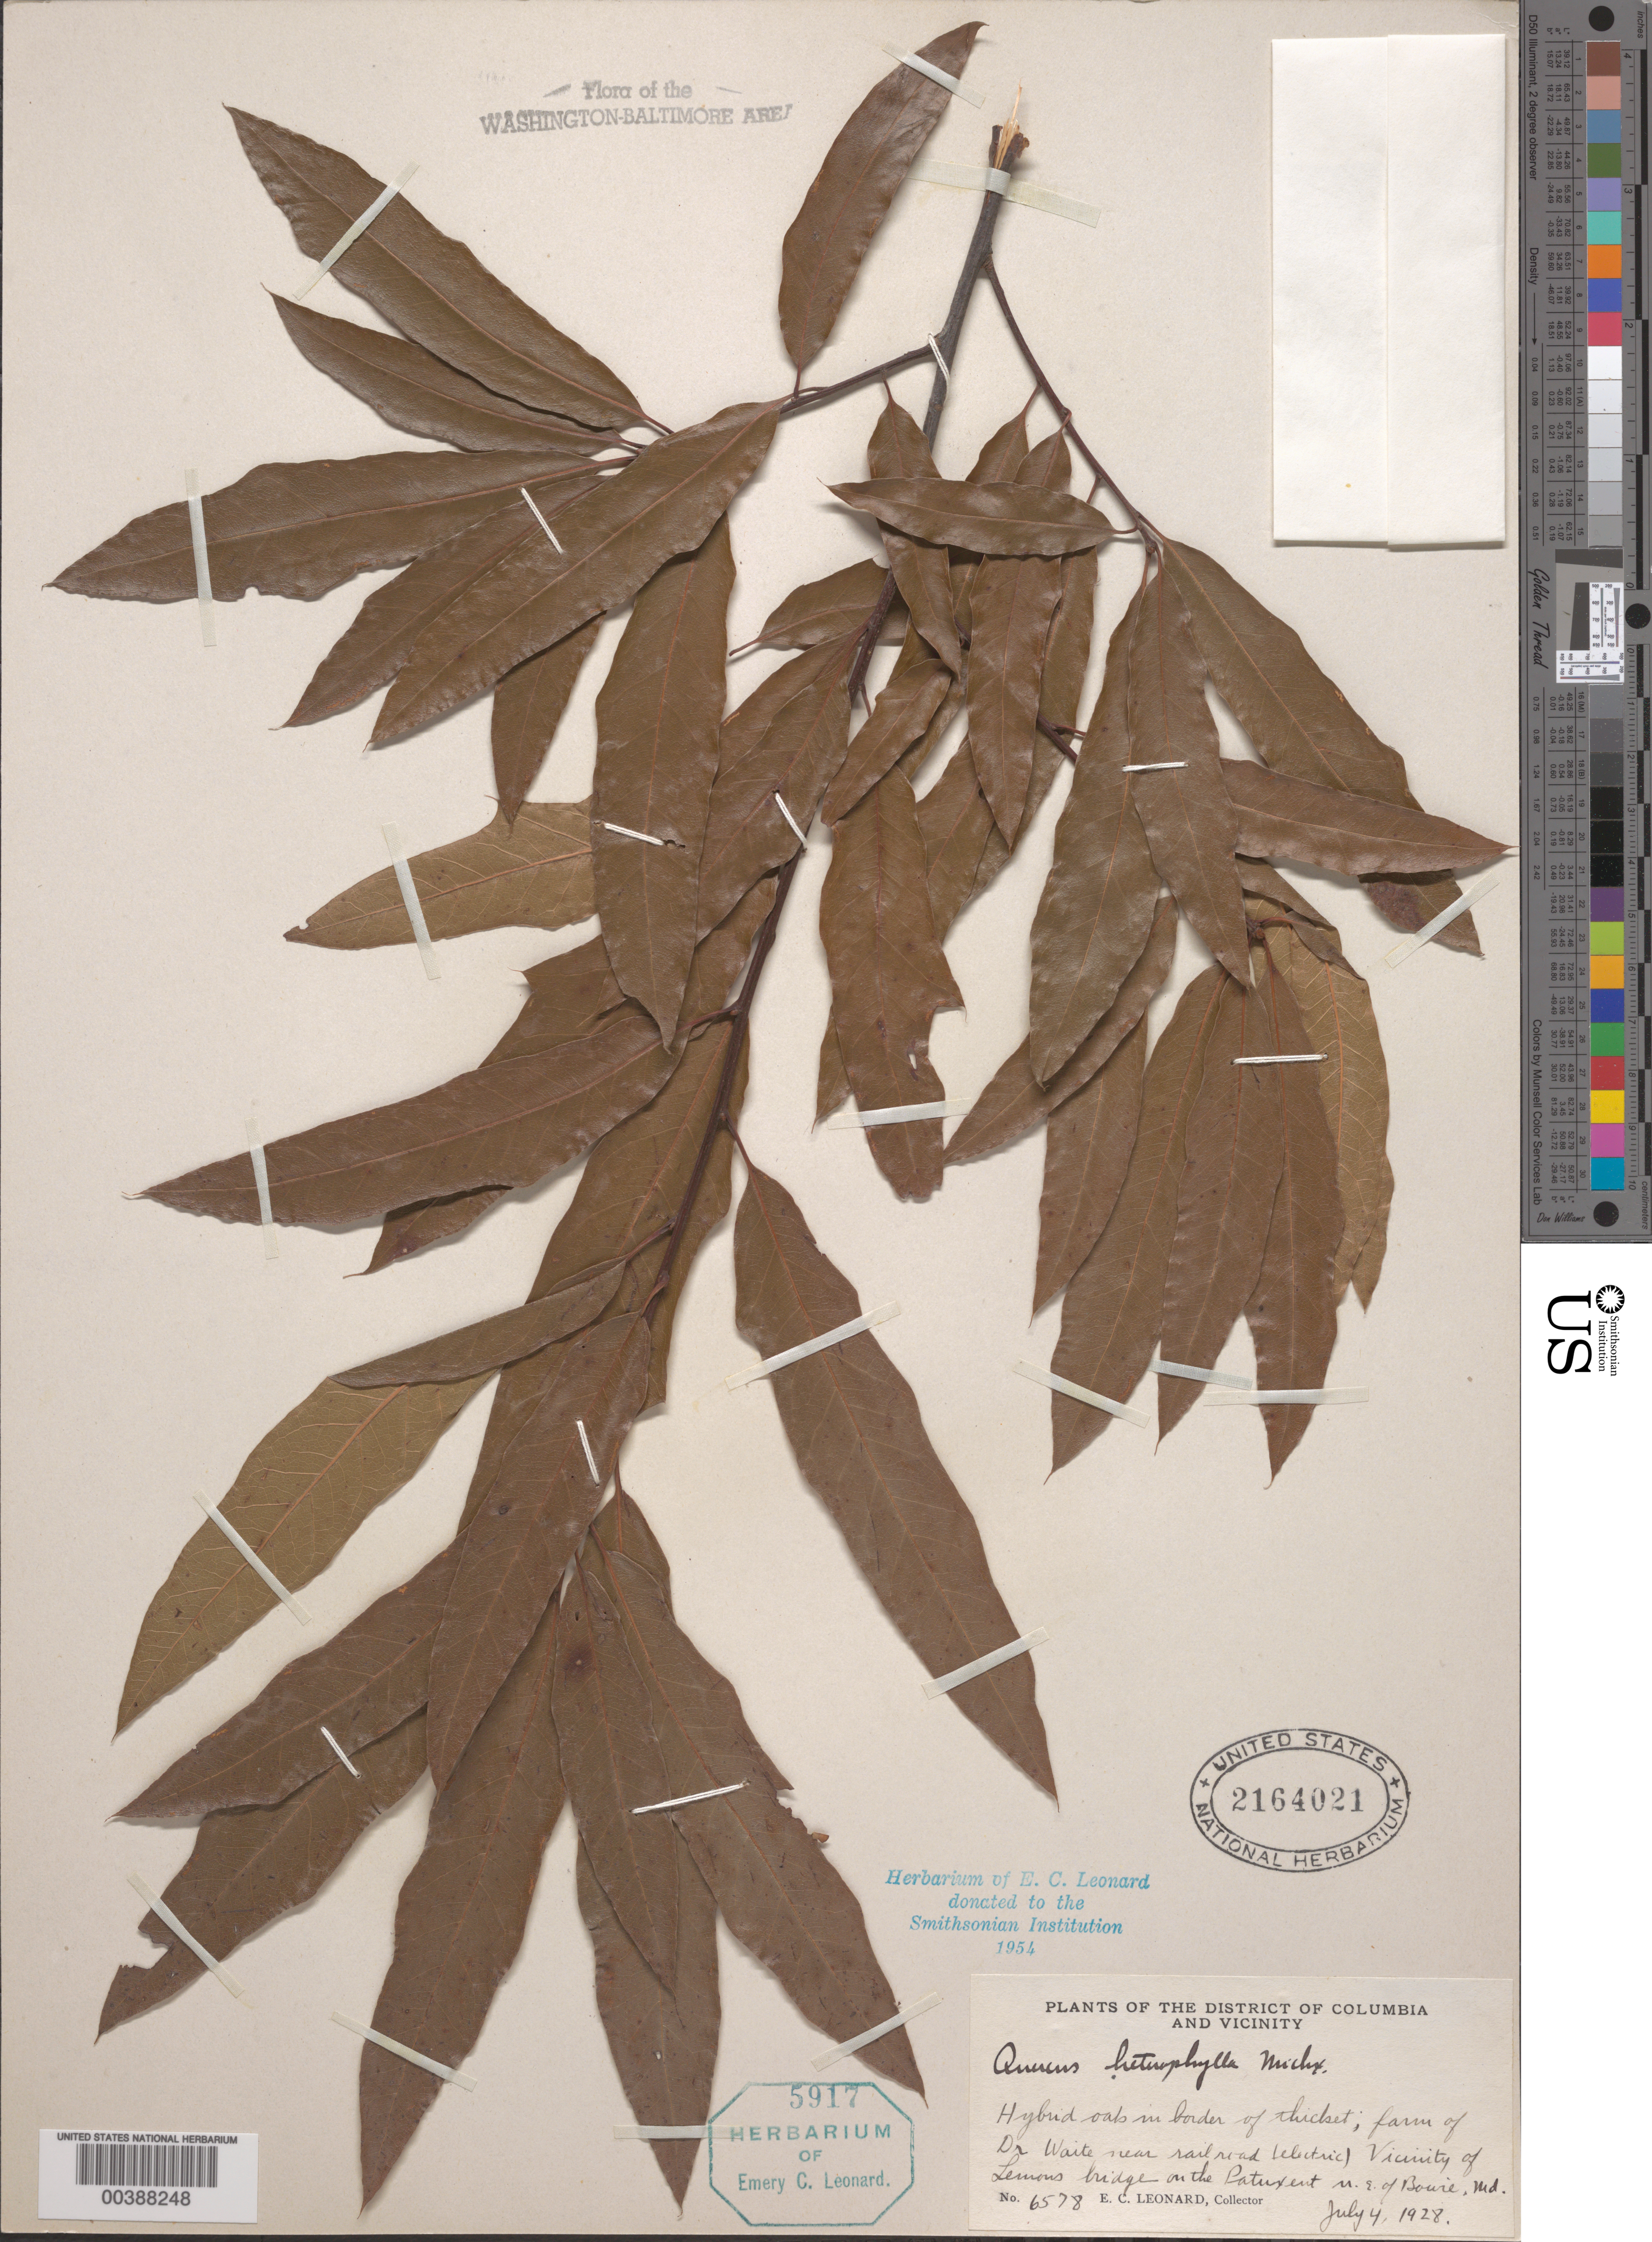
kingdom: Plantae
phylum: Tracheophyta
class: Magnoliopsida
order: Fagales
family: Fagaceae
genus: Quercus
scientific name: Quercus x heterophylla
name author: Michx.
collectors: E. C. Leonard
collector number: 6578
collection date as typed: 04 Jul 1928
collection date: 1928-07-04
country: United States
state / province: Maryland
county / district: Anne Arundel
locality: Lemons Bridge, Patuxent River, northeast of Bowie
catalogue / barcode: US 2164021